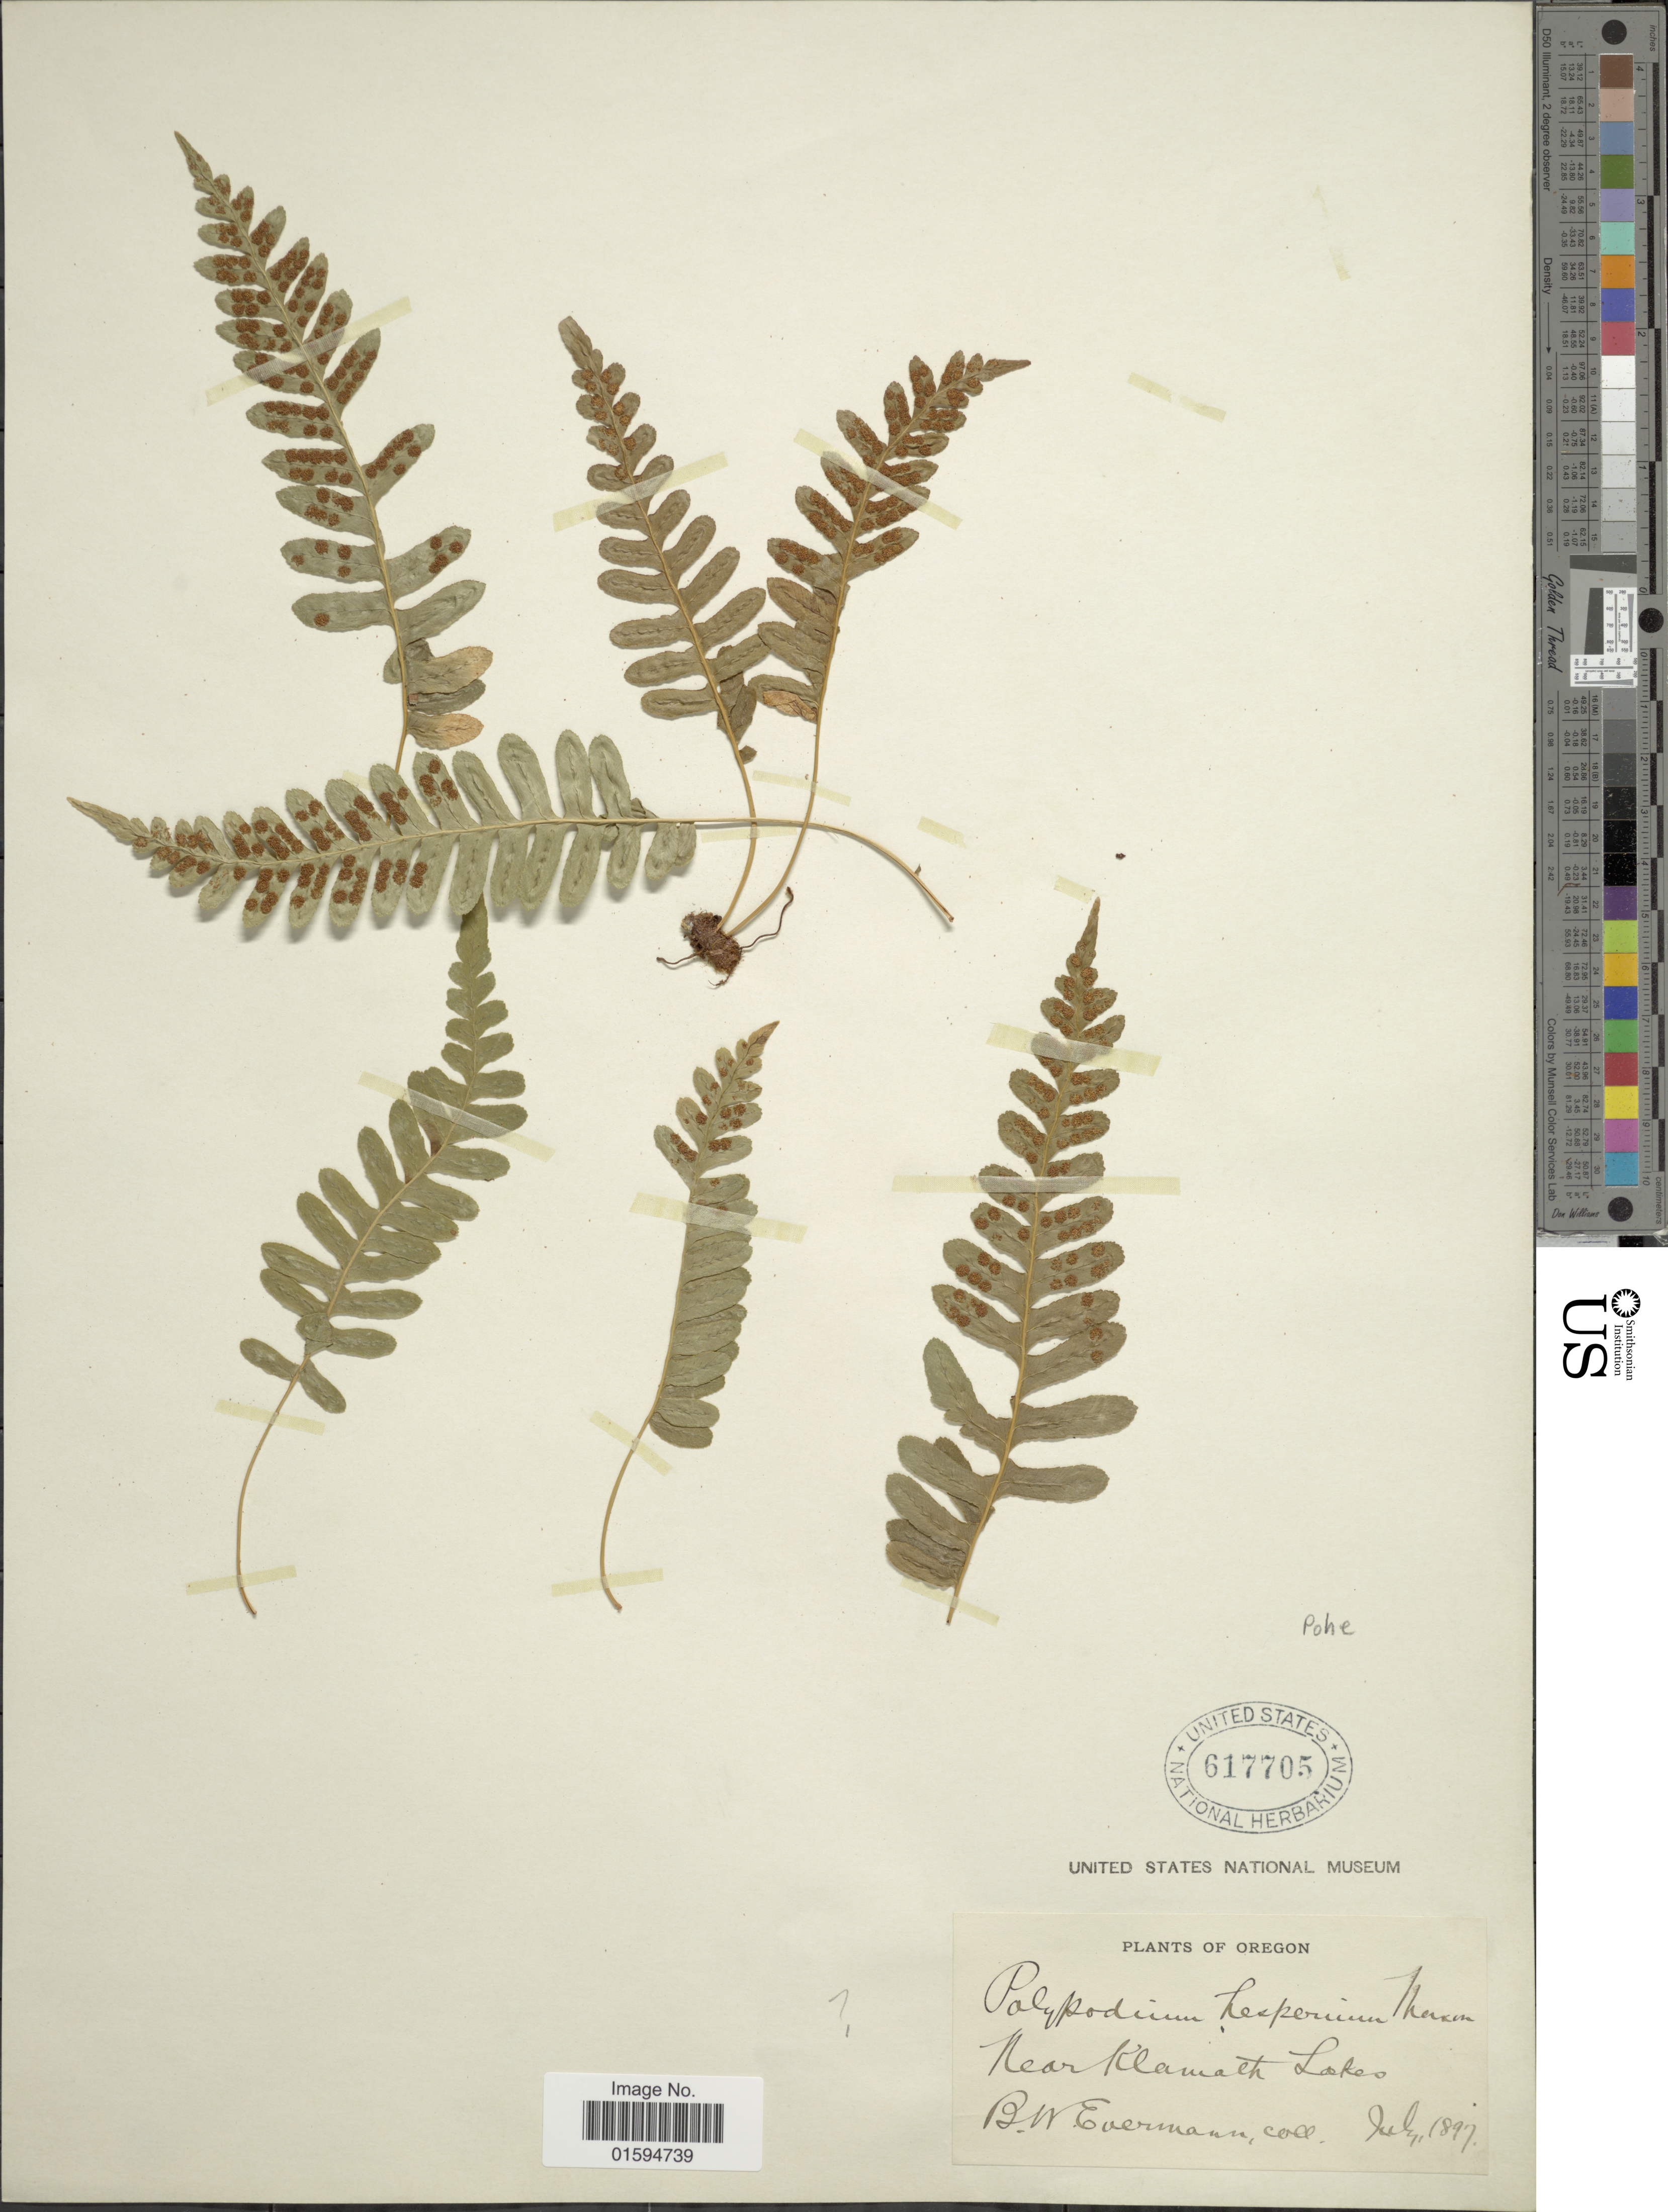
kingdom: Plantae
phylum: Tracheophyta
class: Polypodiopsida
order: Polypodiales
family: Polypodiaceae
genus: Polypodium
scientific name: Polypodium hesperium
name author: Maxon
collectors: B. W. Evermann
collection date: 1897-07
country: United States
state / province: Oregon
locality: Near Klamath Lakes.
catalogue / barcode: US 617705